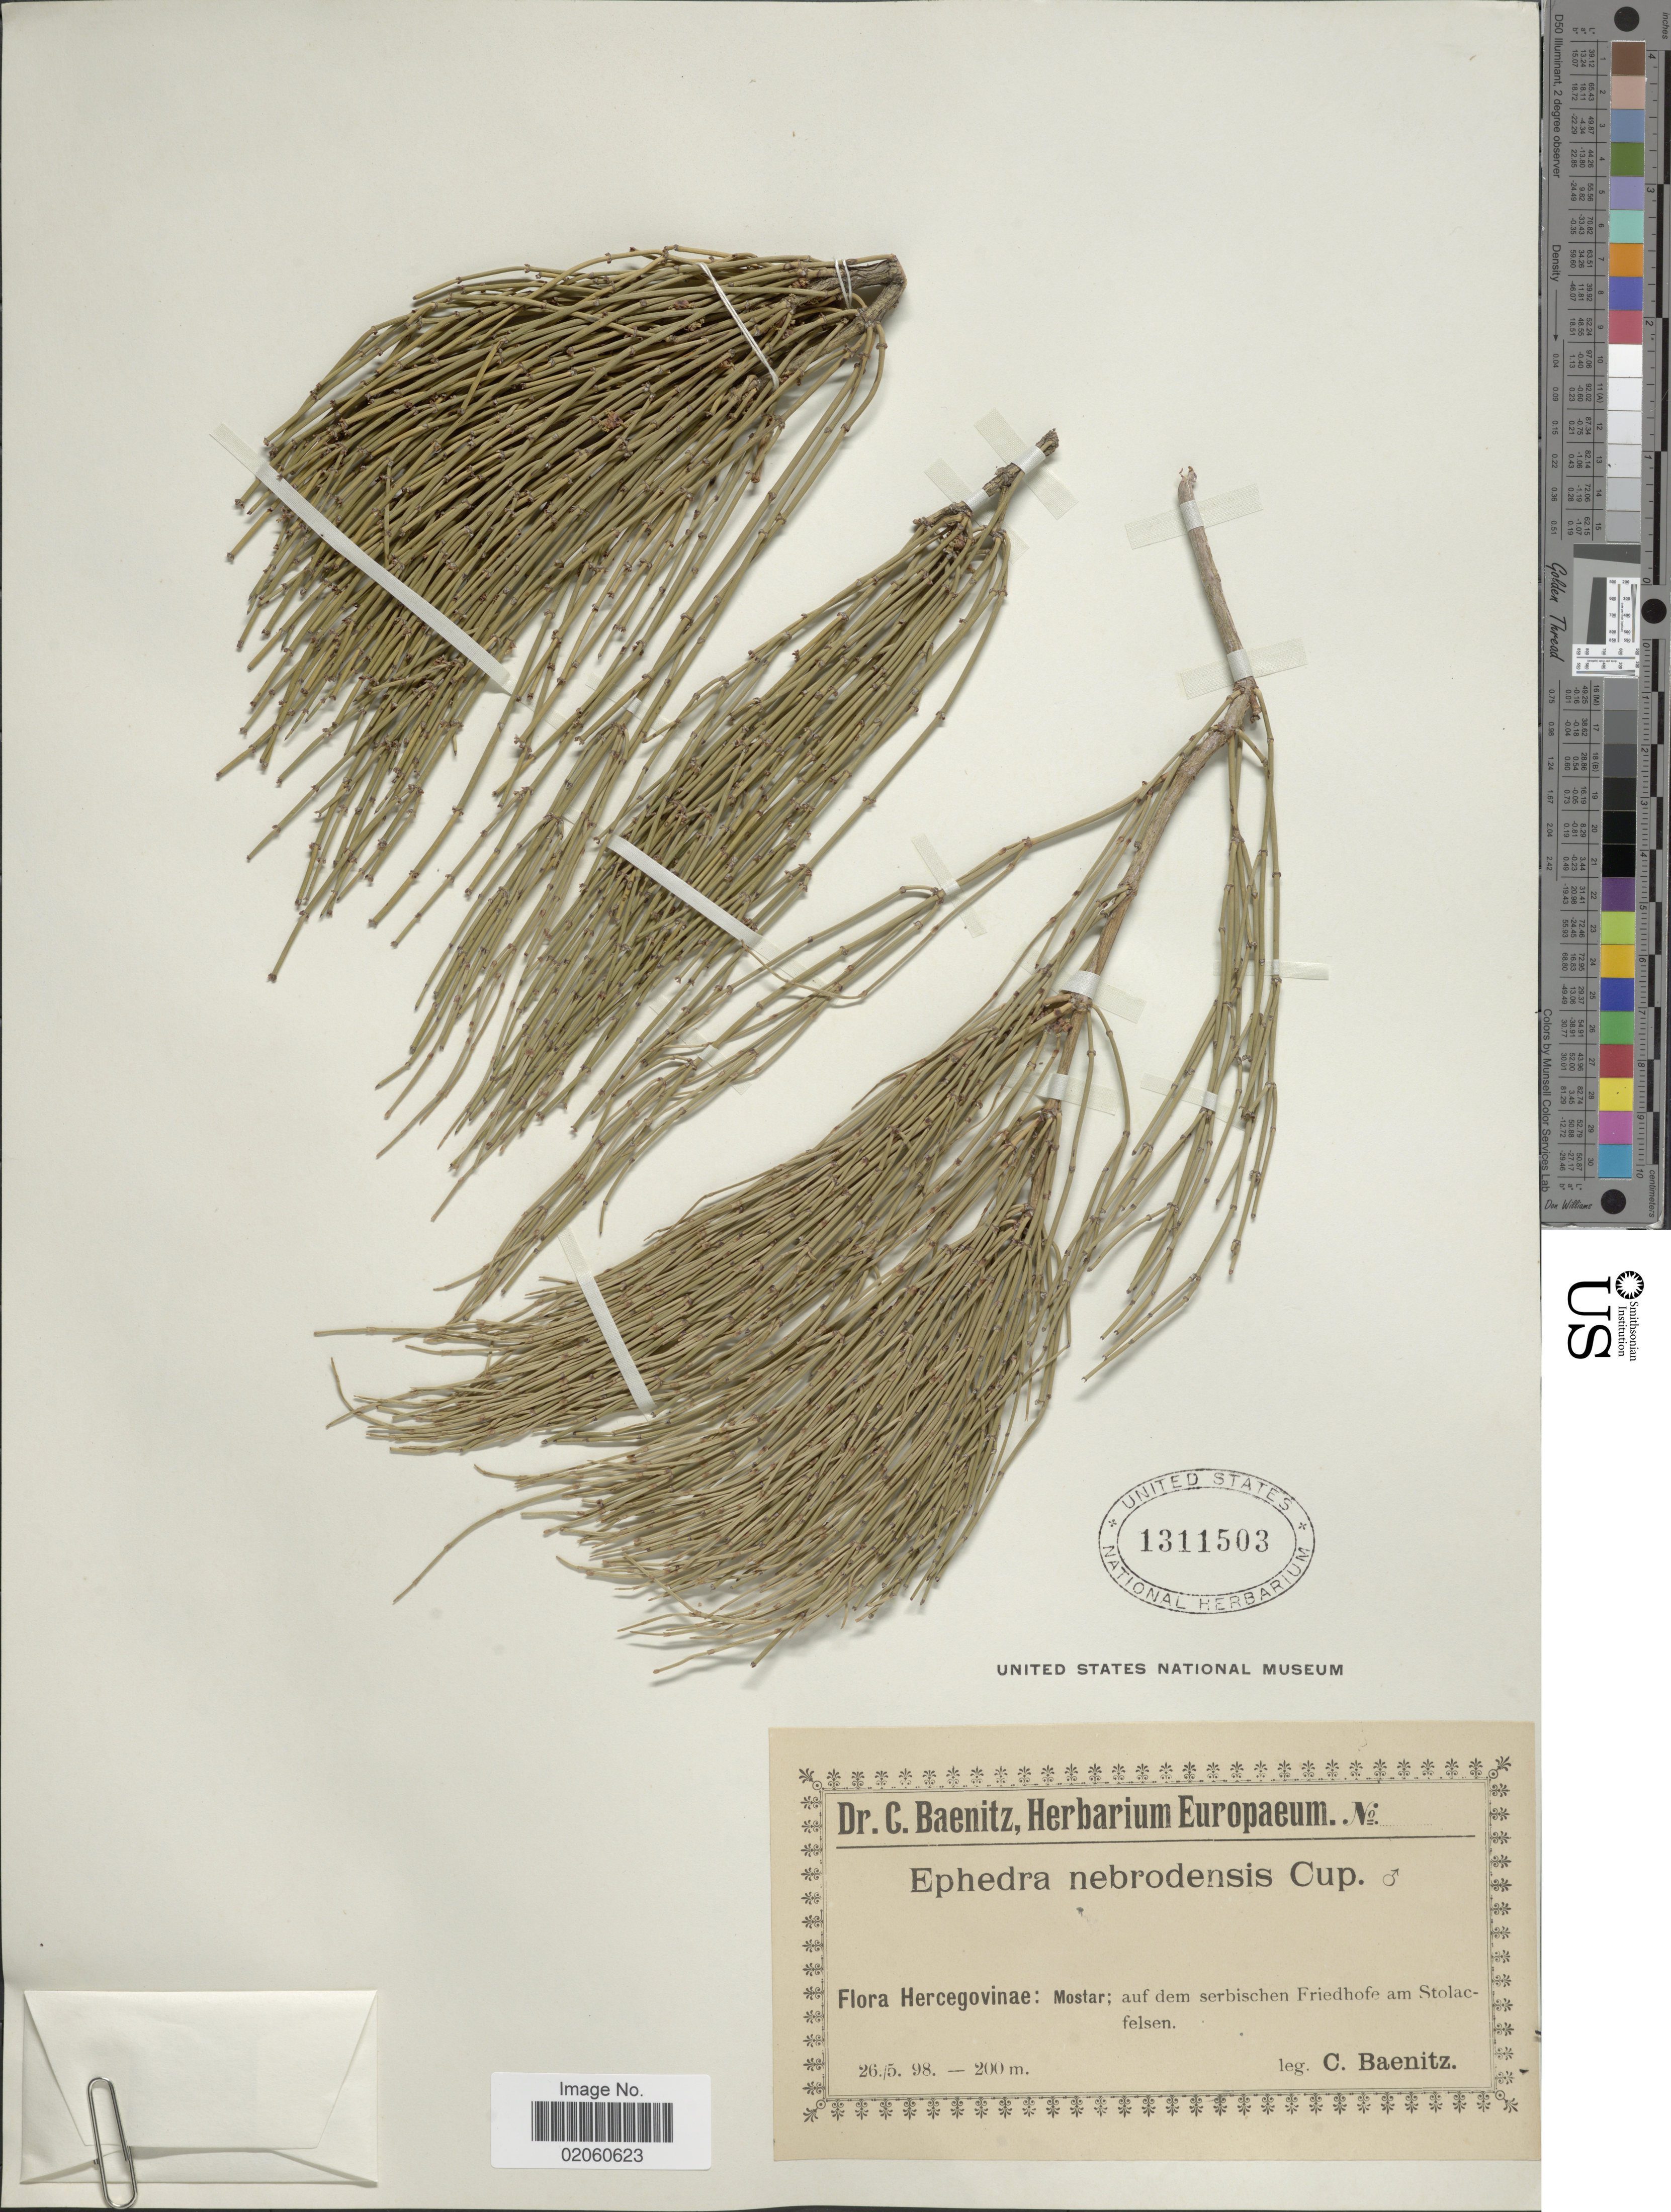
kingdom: Plantae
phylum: Tracheophyta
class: Gnetopsida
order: Ephedrales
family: Ephedraceae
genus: Ephedra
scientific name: Ephedra nebrodensis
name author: Tineo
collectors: C. G. Baenitz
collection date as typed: Transcribed d/m/y: 26/5/98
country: Bosnia and Herzegovina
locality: Hercegovinae: Mostar; auf dem serbischen Friedhofe am Stolacfelsen.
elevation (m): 200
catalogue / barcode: US 1311503